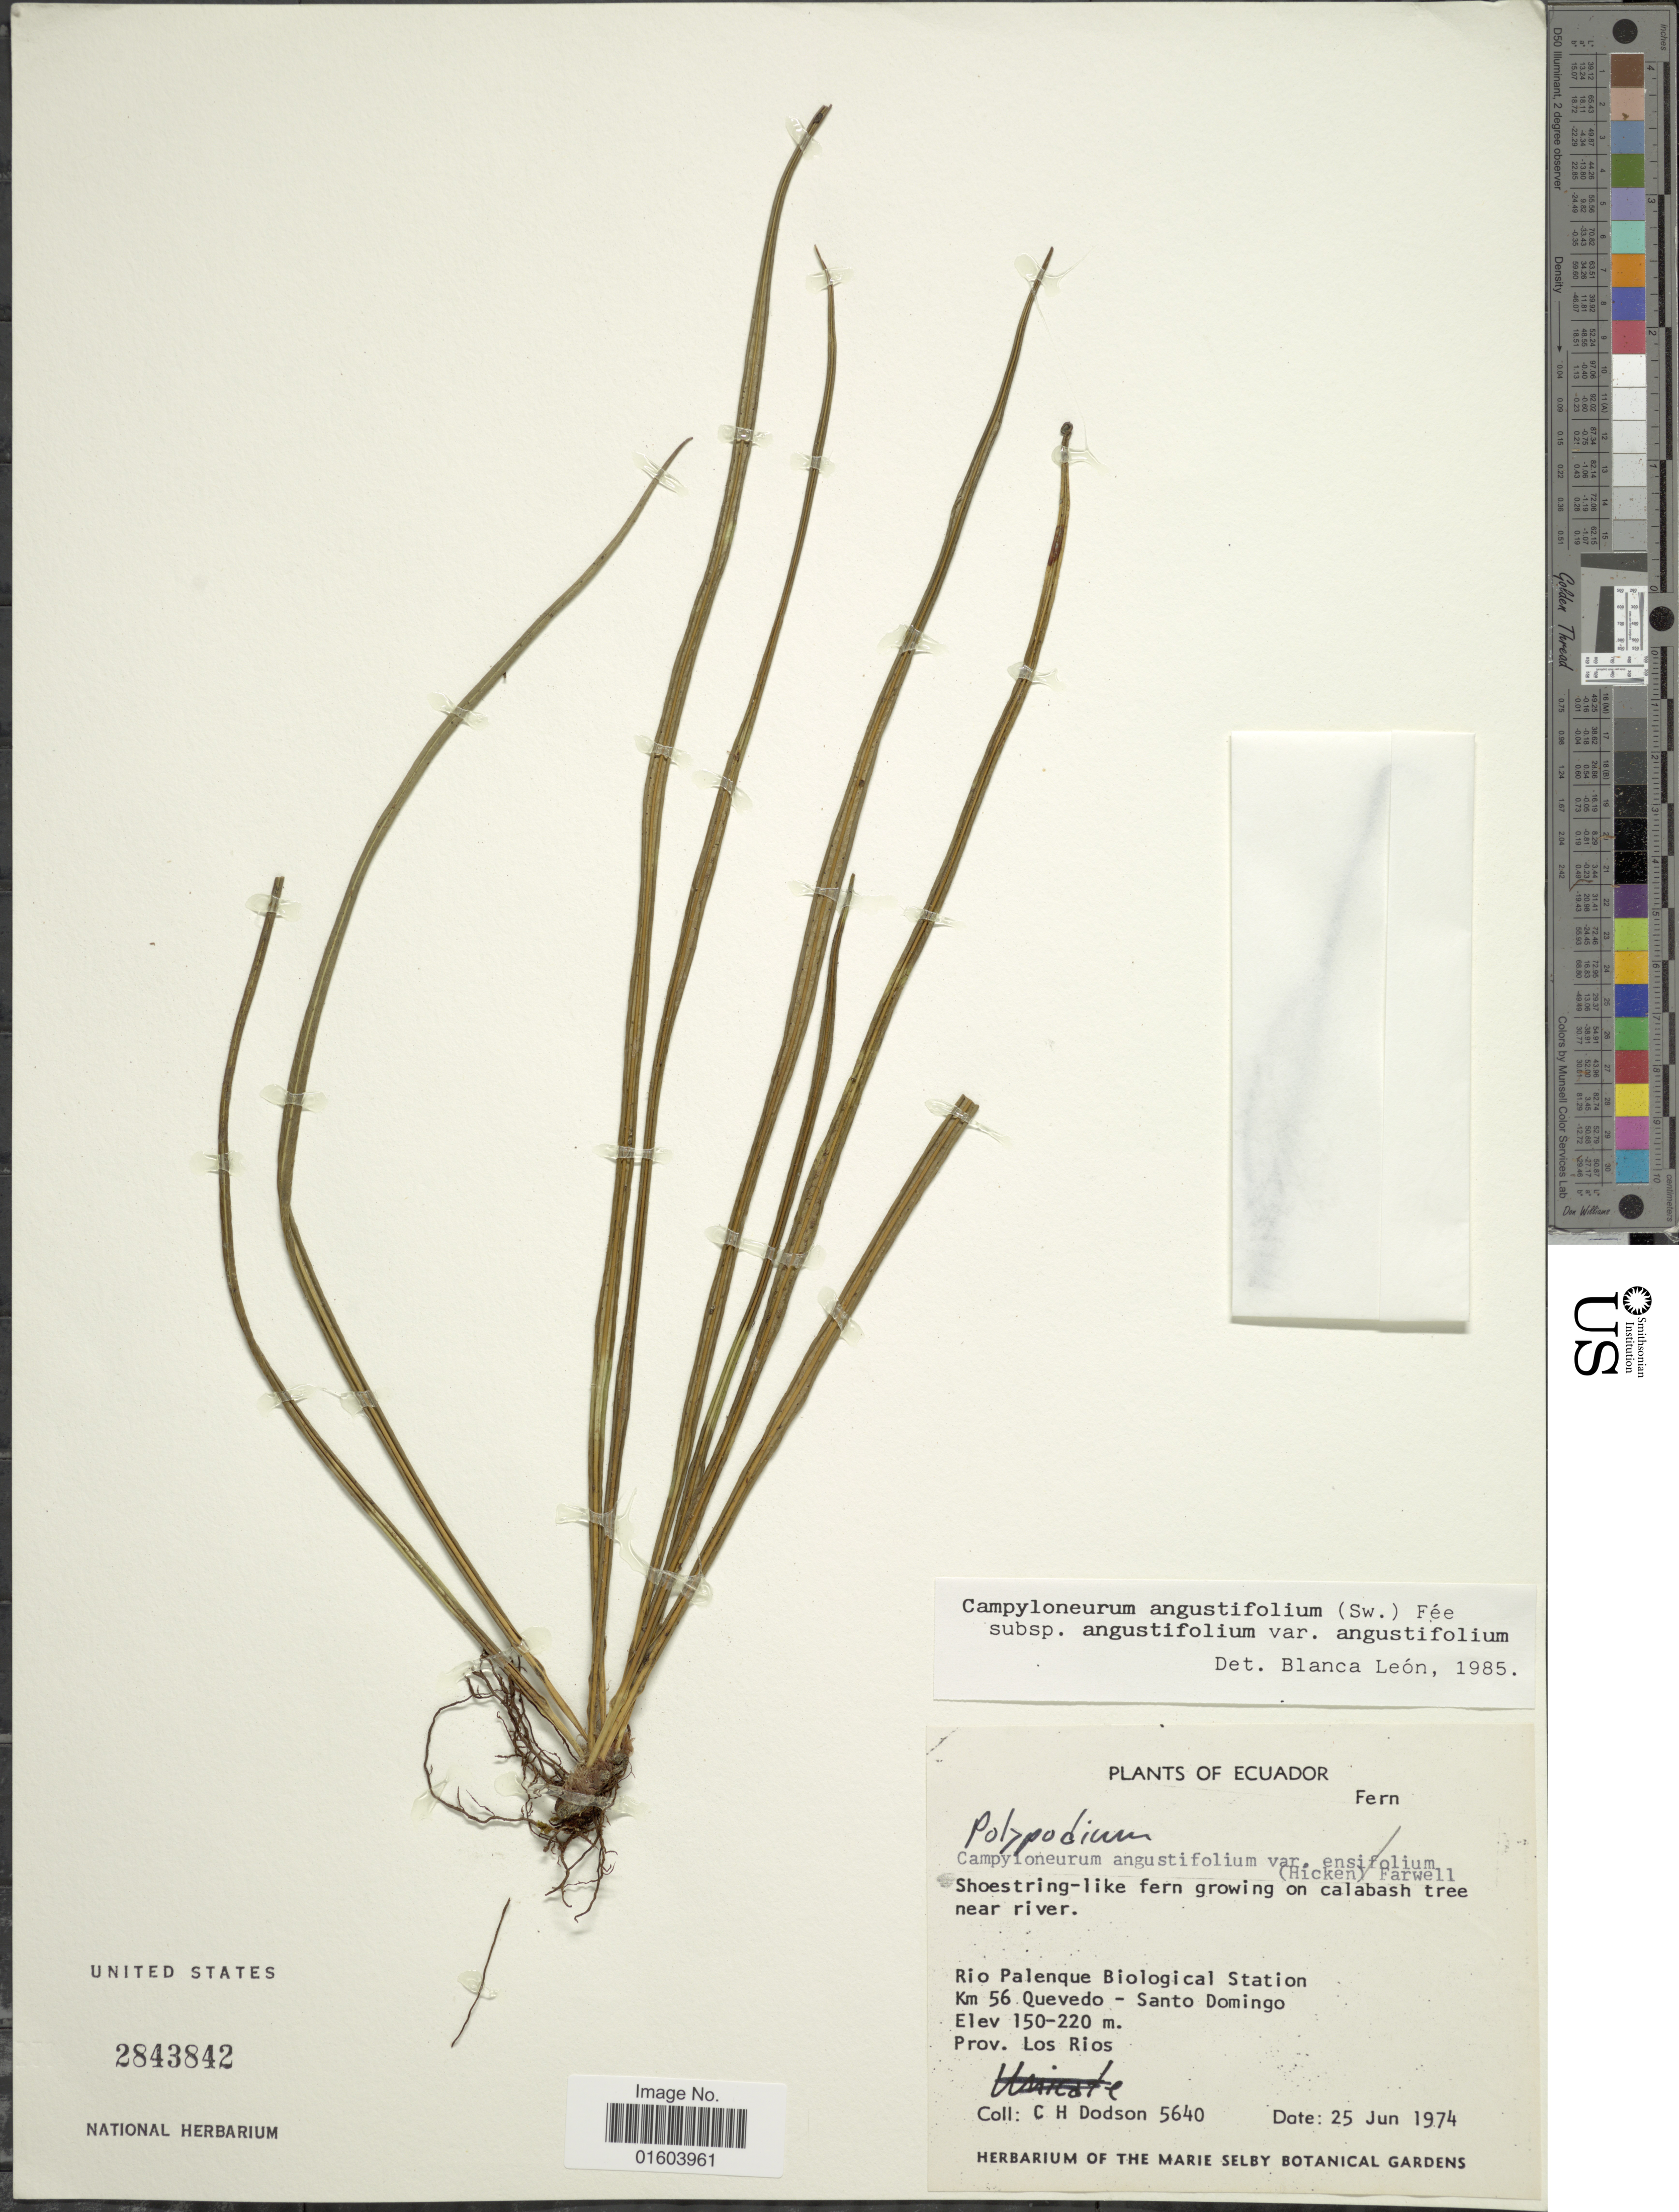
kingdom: Plantae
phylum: Tracheophyta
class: Polypodiopsida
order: Polypodiales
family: Polypodiaceae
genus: Campyloneurum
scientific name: Campyloneurum angustifolium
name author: (Sw.) Fée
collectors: C. H. Dodson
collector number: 5640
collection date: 1974-06-25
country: Ecuador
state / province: Los Ríos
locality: Rio Palenque Biological Station Km 56 Quevedo - Santo Domingo. Prov. Los Rios.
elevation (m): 150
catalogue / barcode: US 2843842